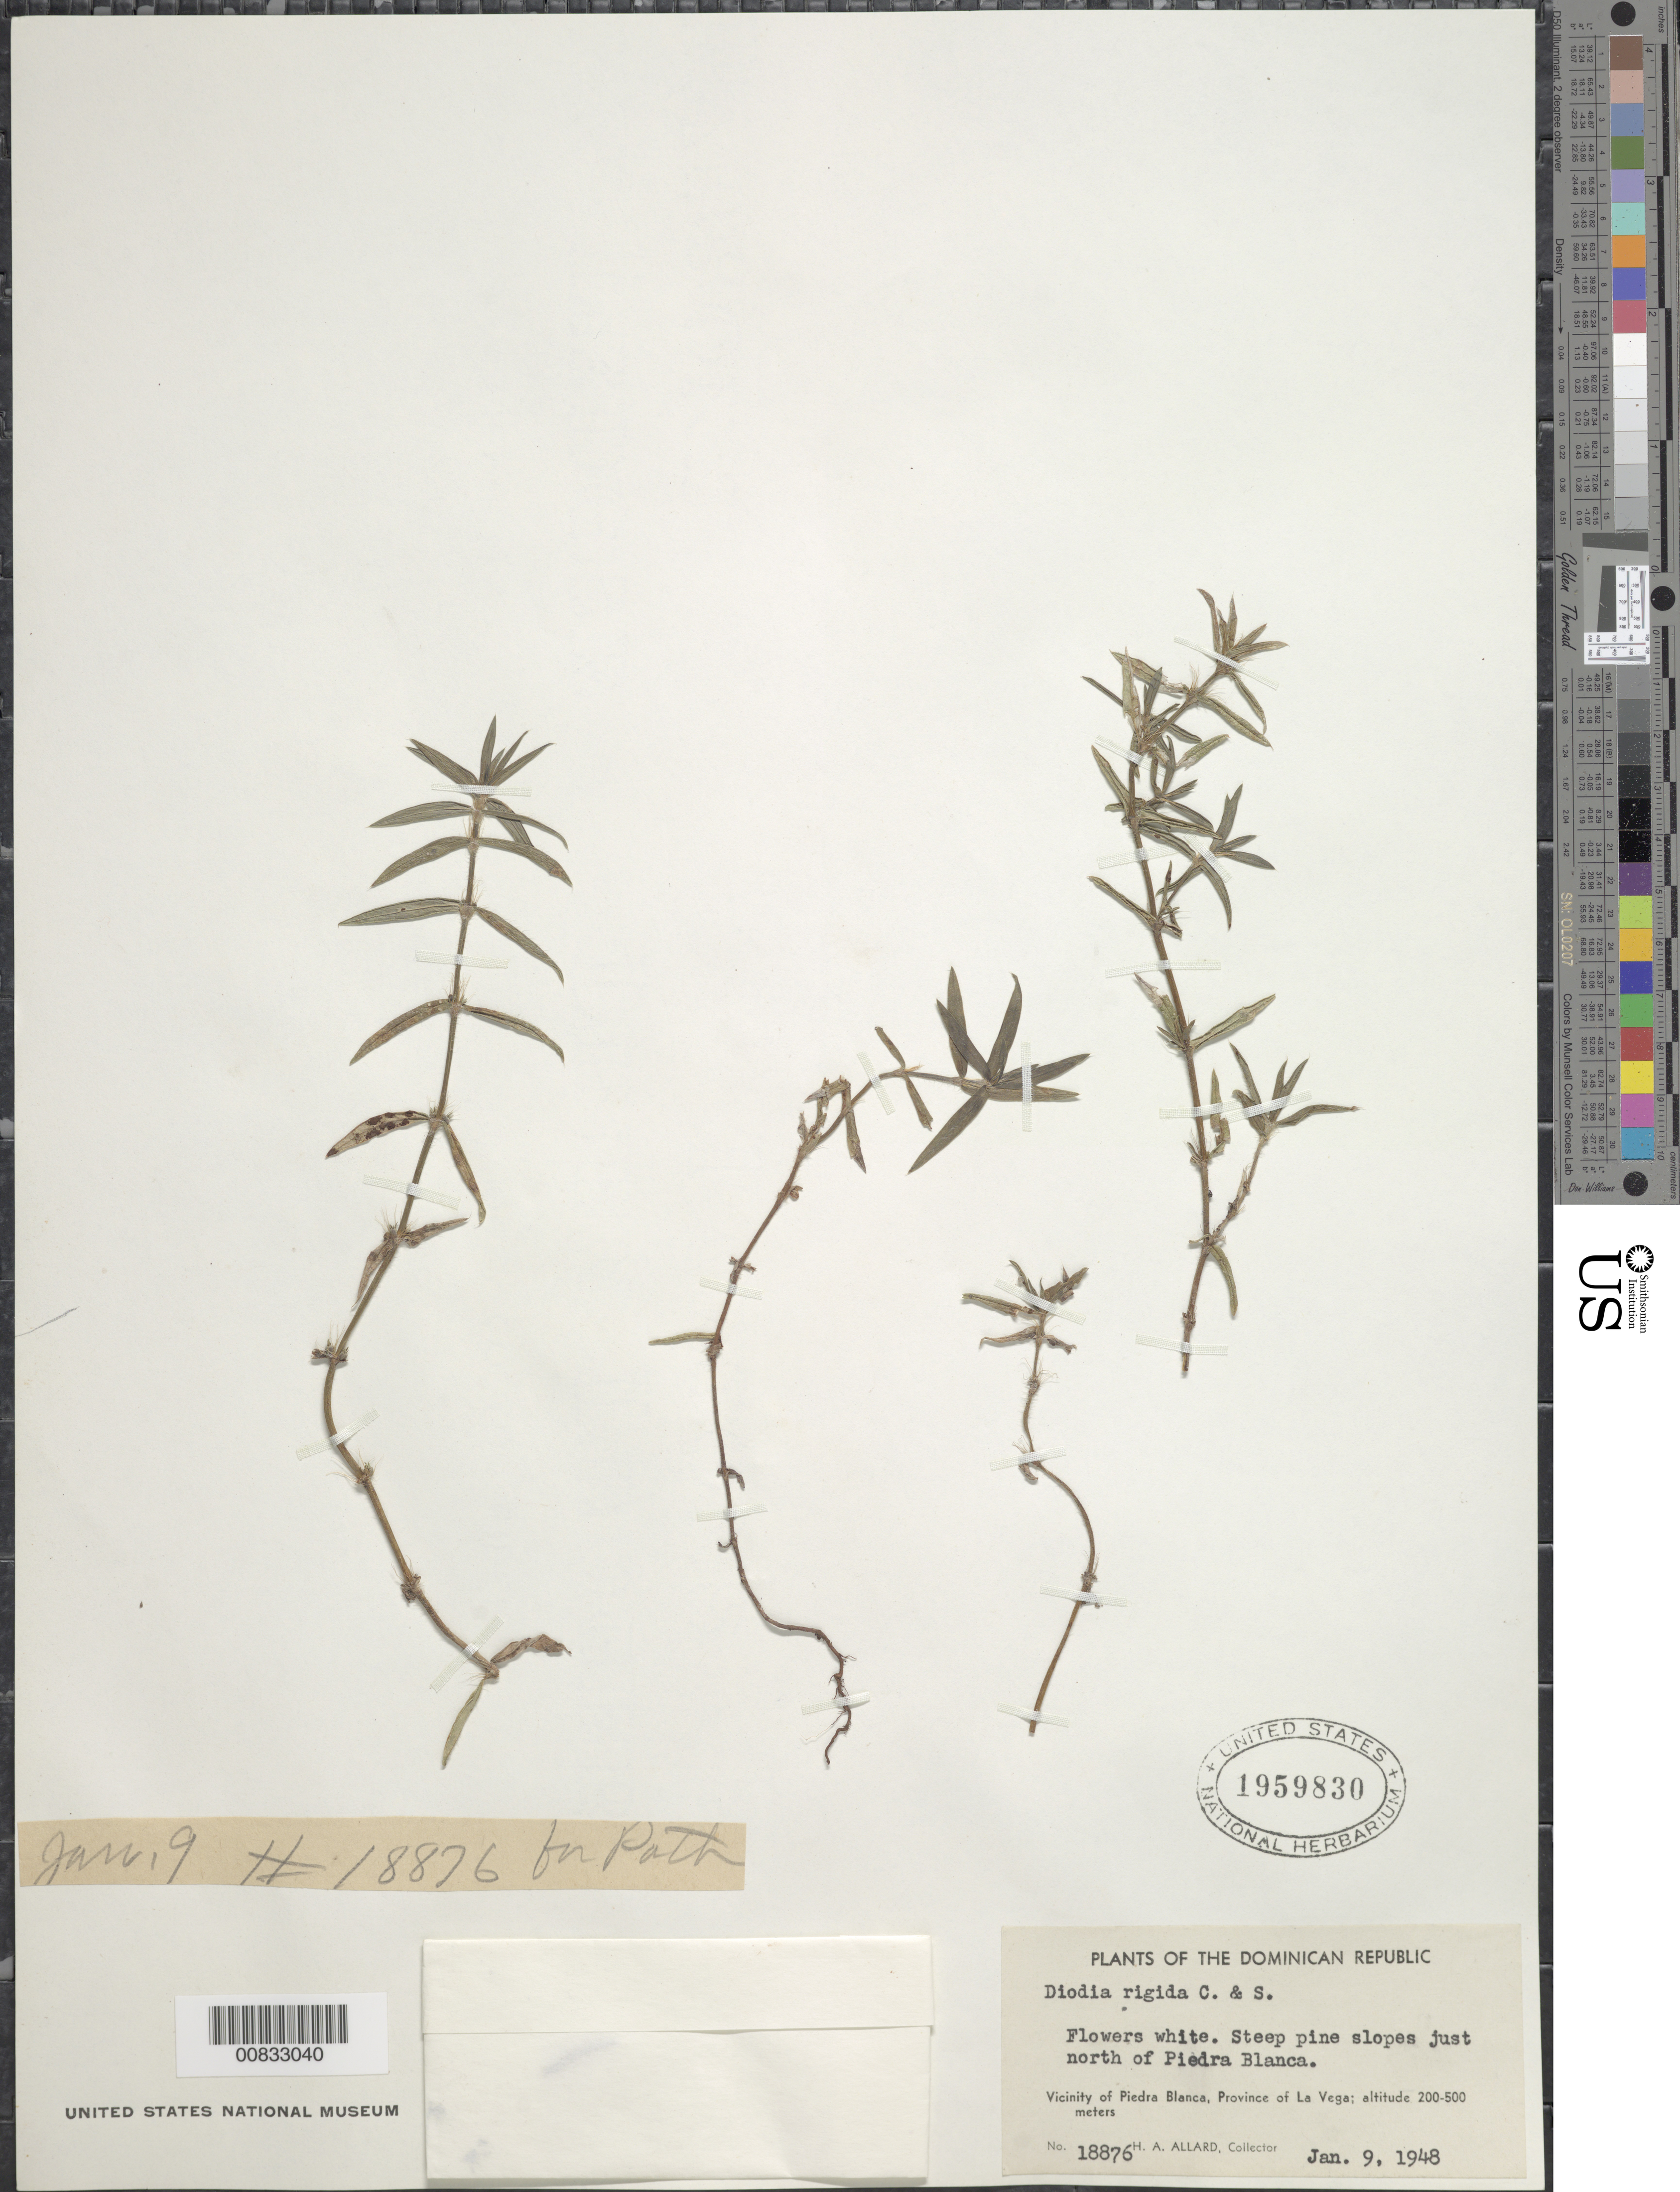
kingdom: Plantae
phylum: Tracheophyta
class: Magnoliopsida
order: Gentianales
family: Rubiaceae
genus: Diodella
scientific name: Diodella apiculata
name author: (Willd. ex Roem. & Schult.) Delprete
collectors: H. A. Allard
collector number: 18876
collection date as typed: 09 Jan 1948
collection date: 1948-01-09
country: Dominican Republic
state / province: La Vega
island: Hispaniola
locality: Vicinity of Piedra Blanca, just N of town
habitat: Steep pine slopes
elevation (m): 200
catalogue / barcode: US 1959830